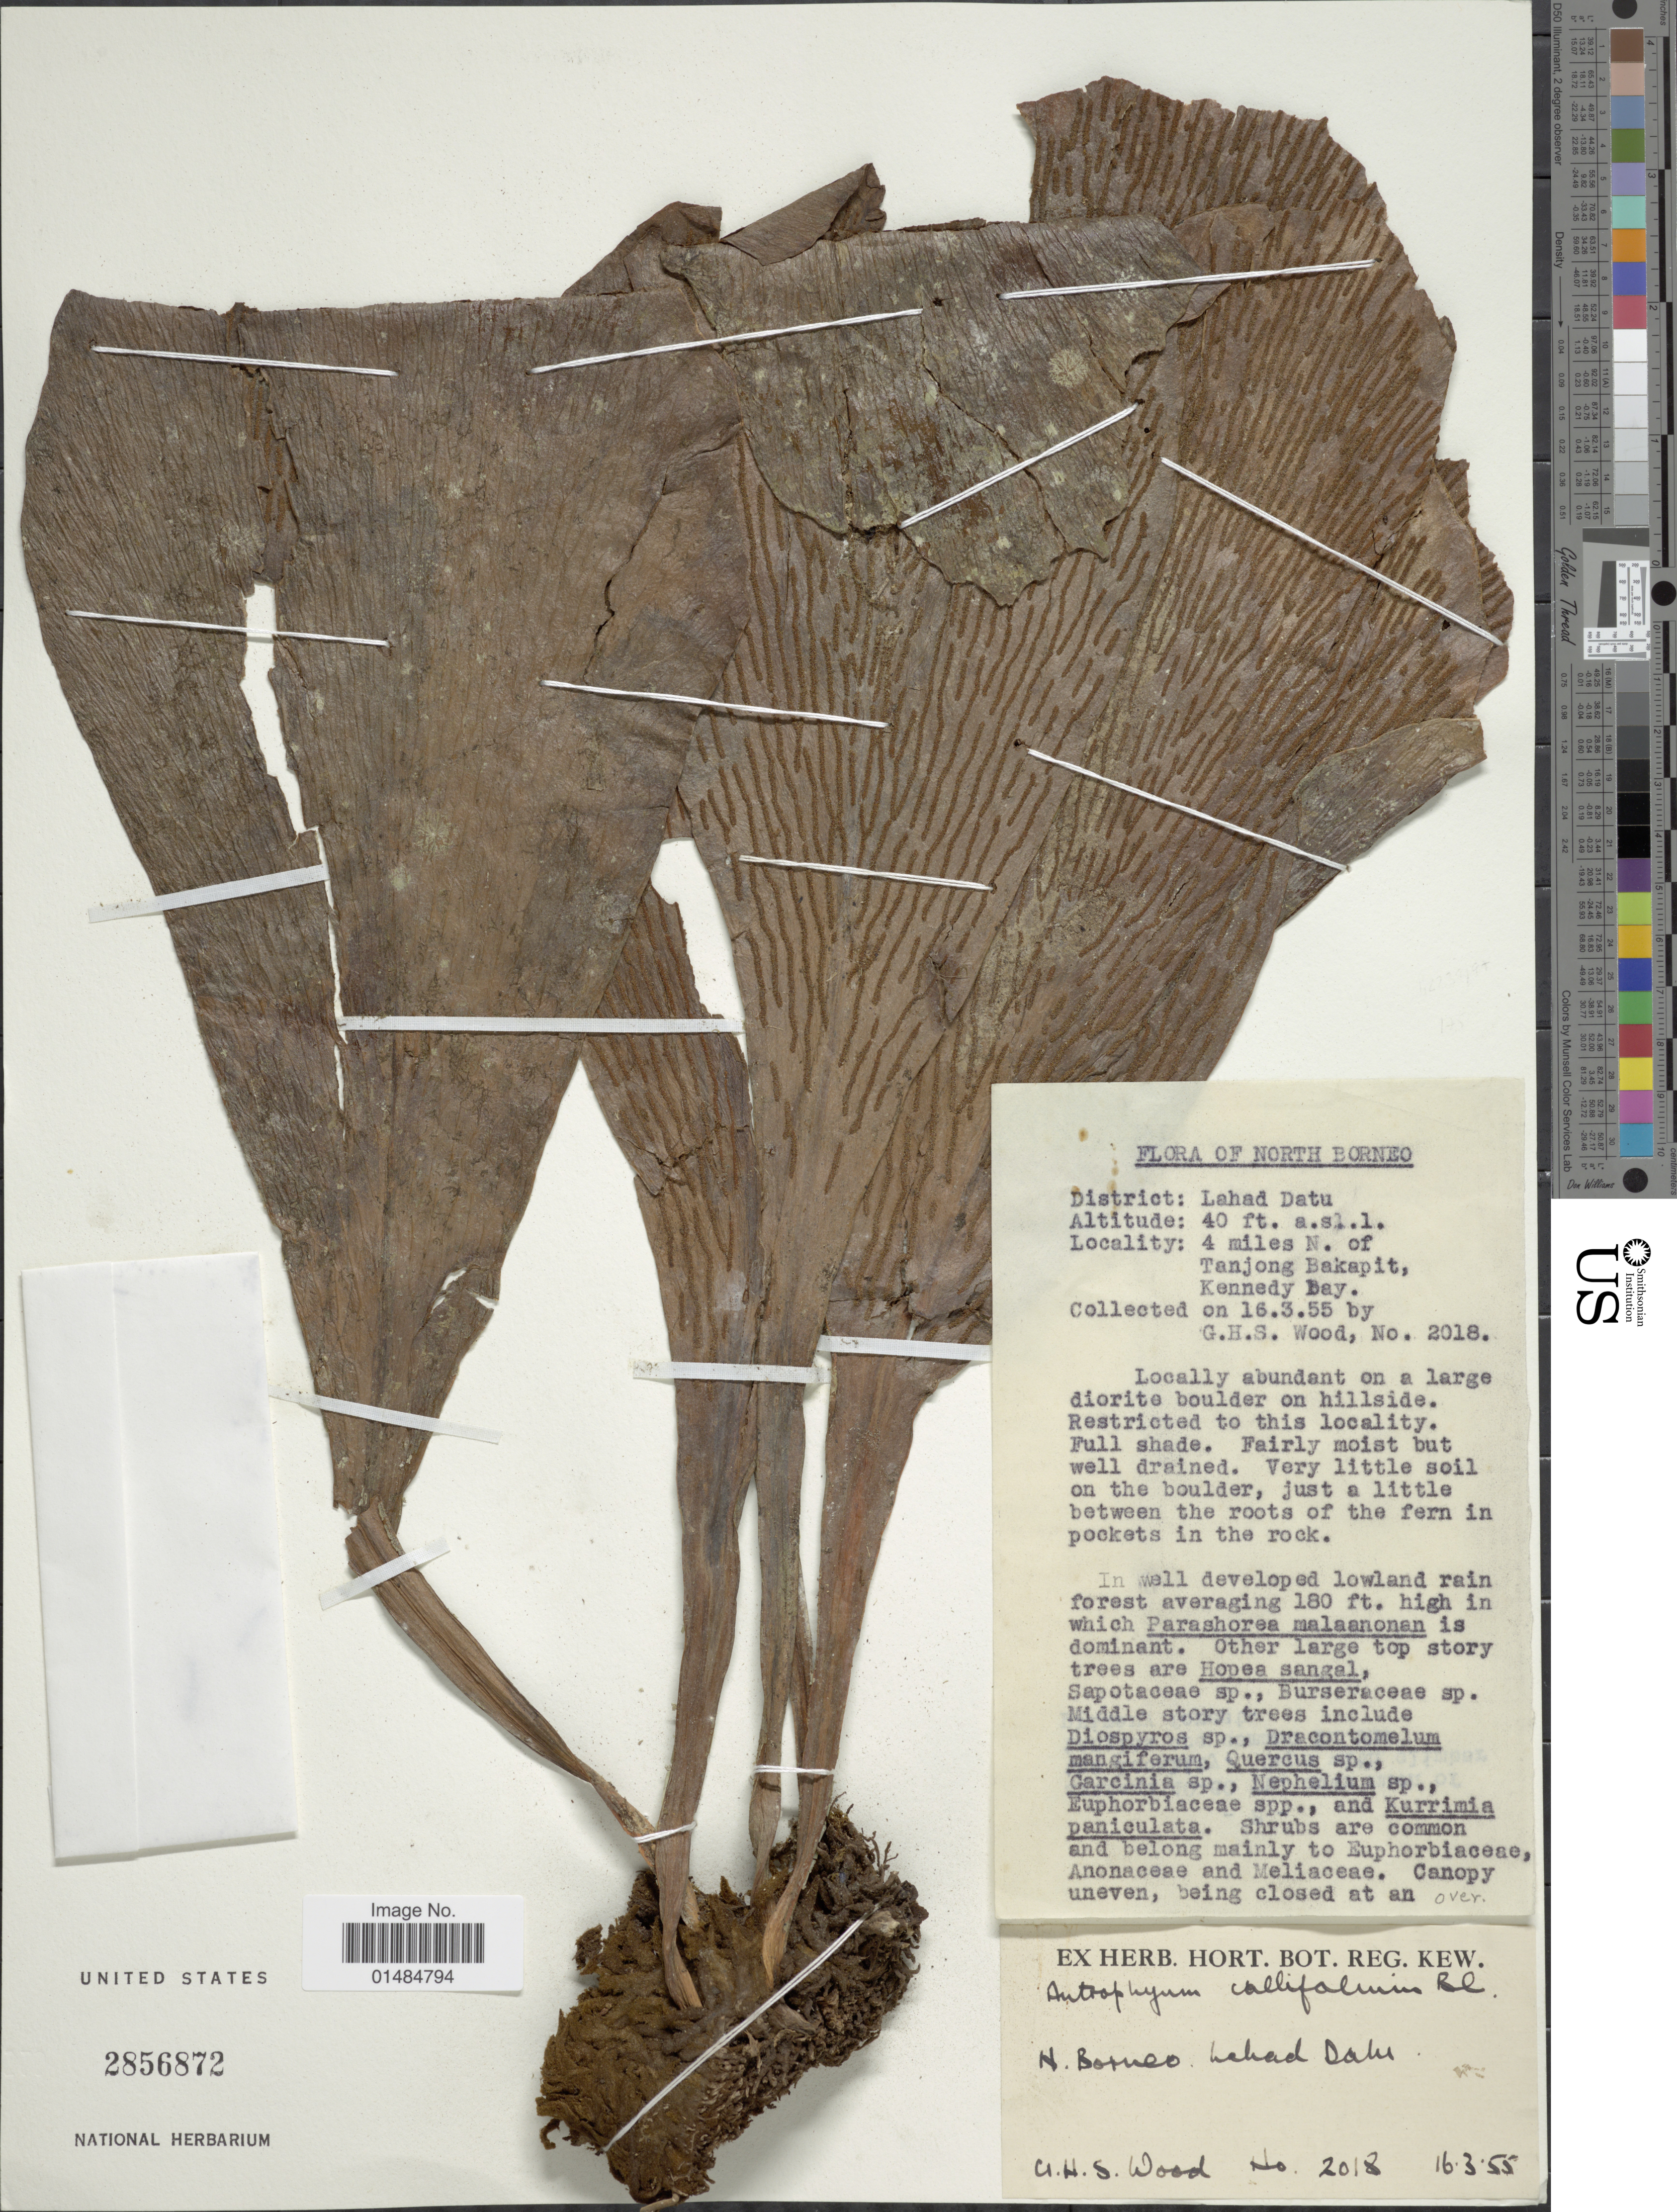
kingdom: Plantae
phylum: Tracheophyta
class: Polypodiopsida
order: Polypodiales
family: Pteridaceae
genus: Antrophyum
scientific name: Antrophyum callifolium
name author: Blume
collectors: G. Wood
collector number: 2018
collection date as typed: Transcribed d/m/y: 16/3/55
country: Malaysia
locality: North Borneo, Lahad Datu, 4 miles N. of Tanjong Bakapit, Kennedy Bay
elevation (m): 12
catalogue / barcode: US 2856872